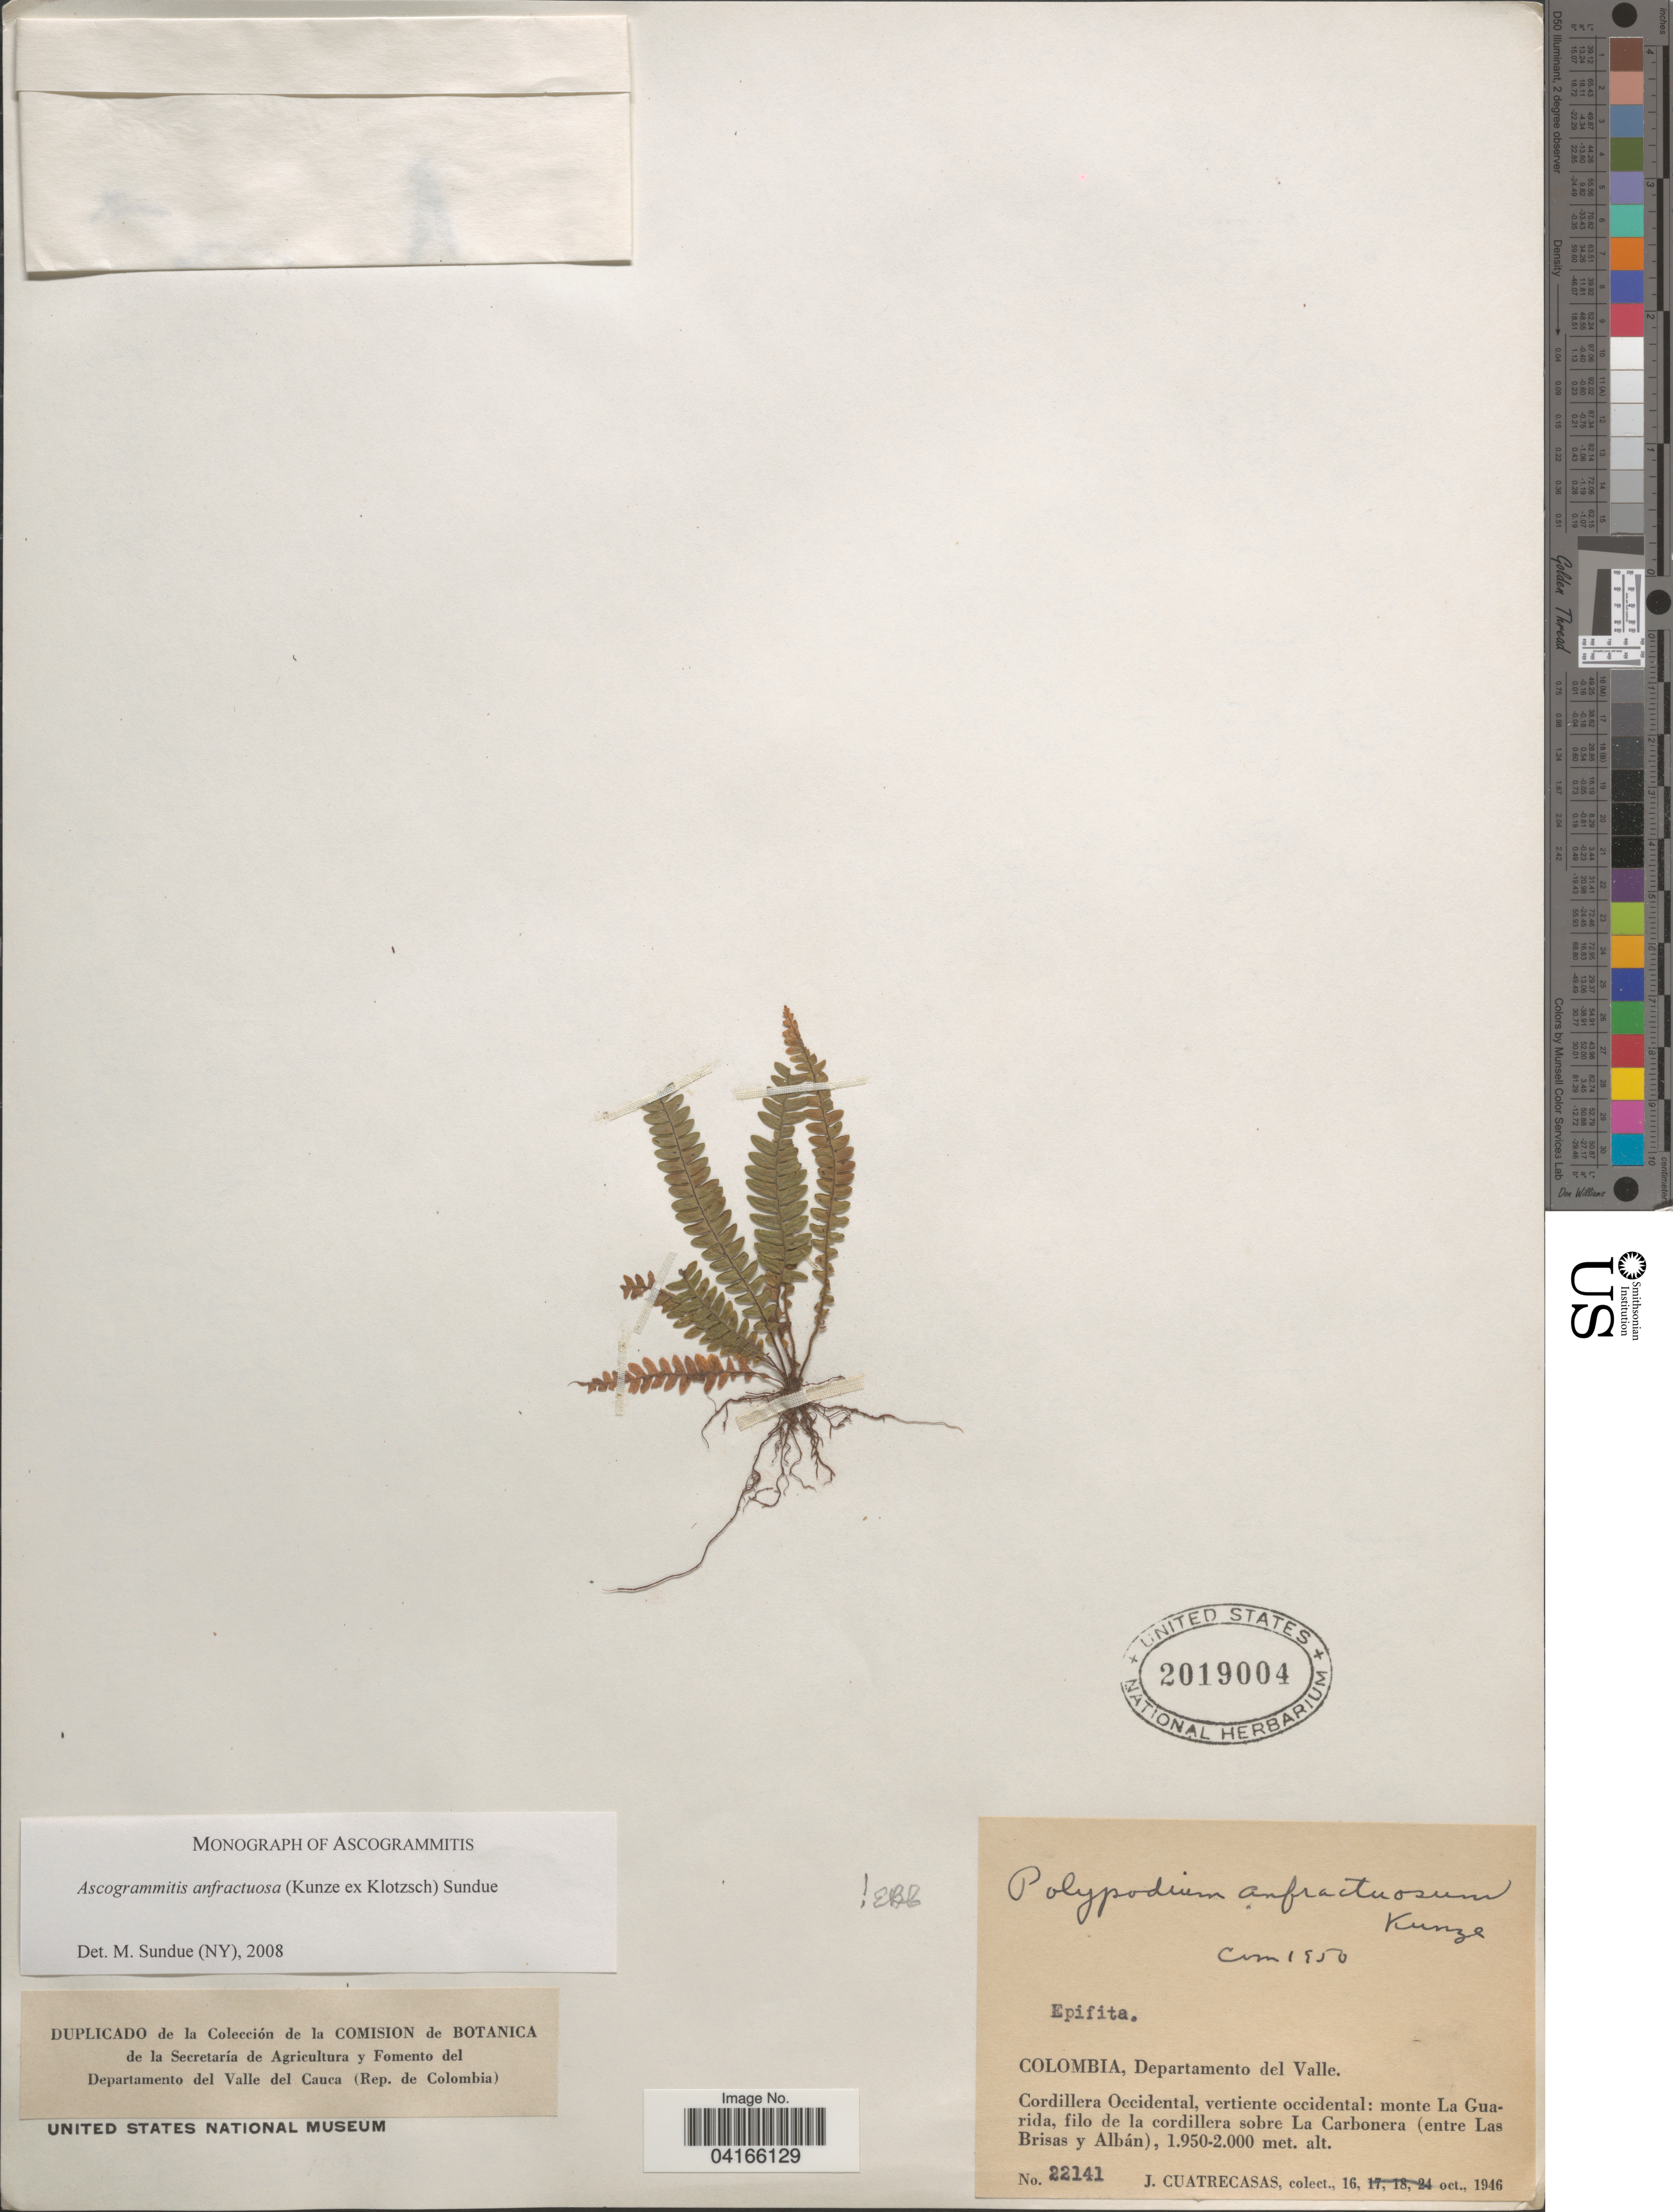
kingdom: Plantae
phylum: Tracheophyta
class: Polypodiopsida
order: Polypodiales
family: Polypodiaceae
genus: Ascogrammitis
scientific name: Ascogrammitis anfractuosa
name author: (Kunze ex Klotzsch) Sundue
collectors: J. Cuatrecasas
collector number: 22141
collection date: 1946-10-16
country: Colombia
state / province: Valle del Cauca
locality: Departamento del Valle. Cordillera Occidental, vertiente occidental: monte La Guarida, filo de la cordillera sobre La Carbonera (entre Las Brisas y Albán).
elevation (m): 1950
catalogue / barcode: US 2019004